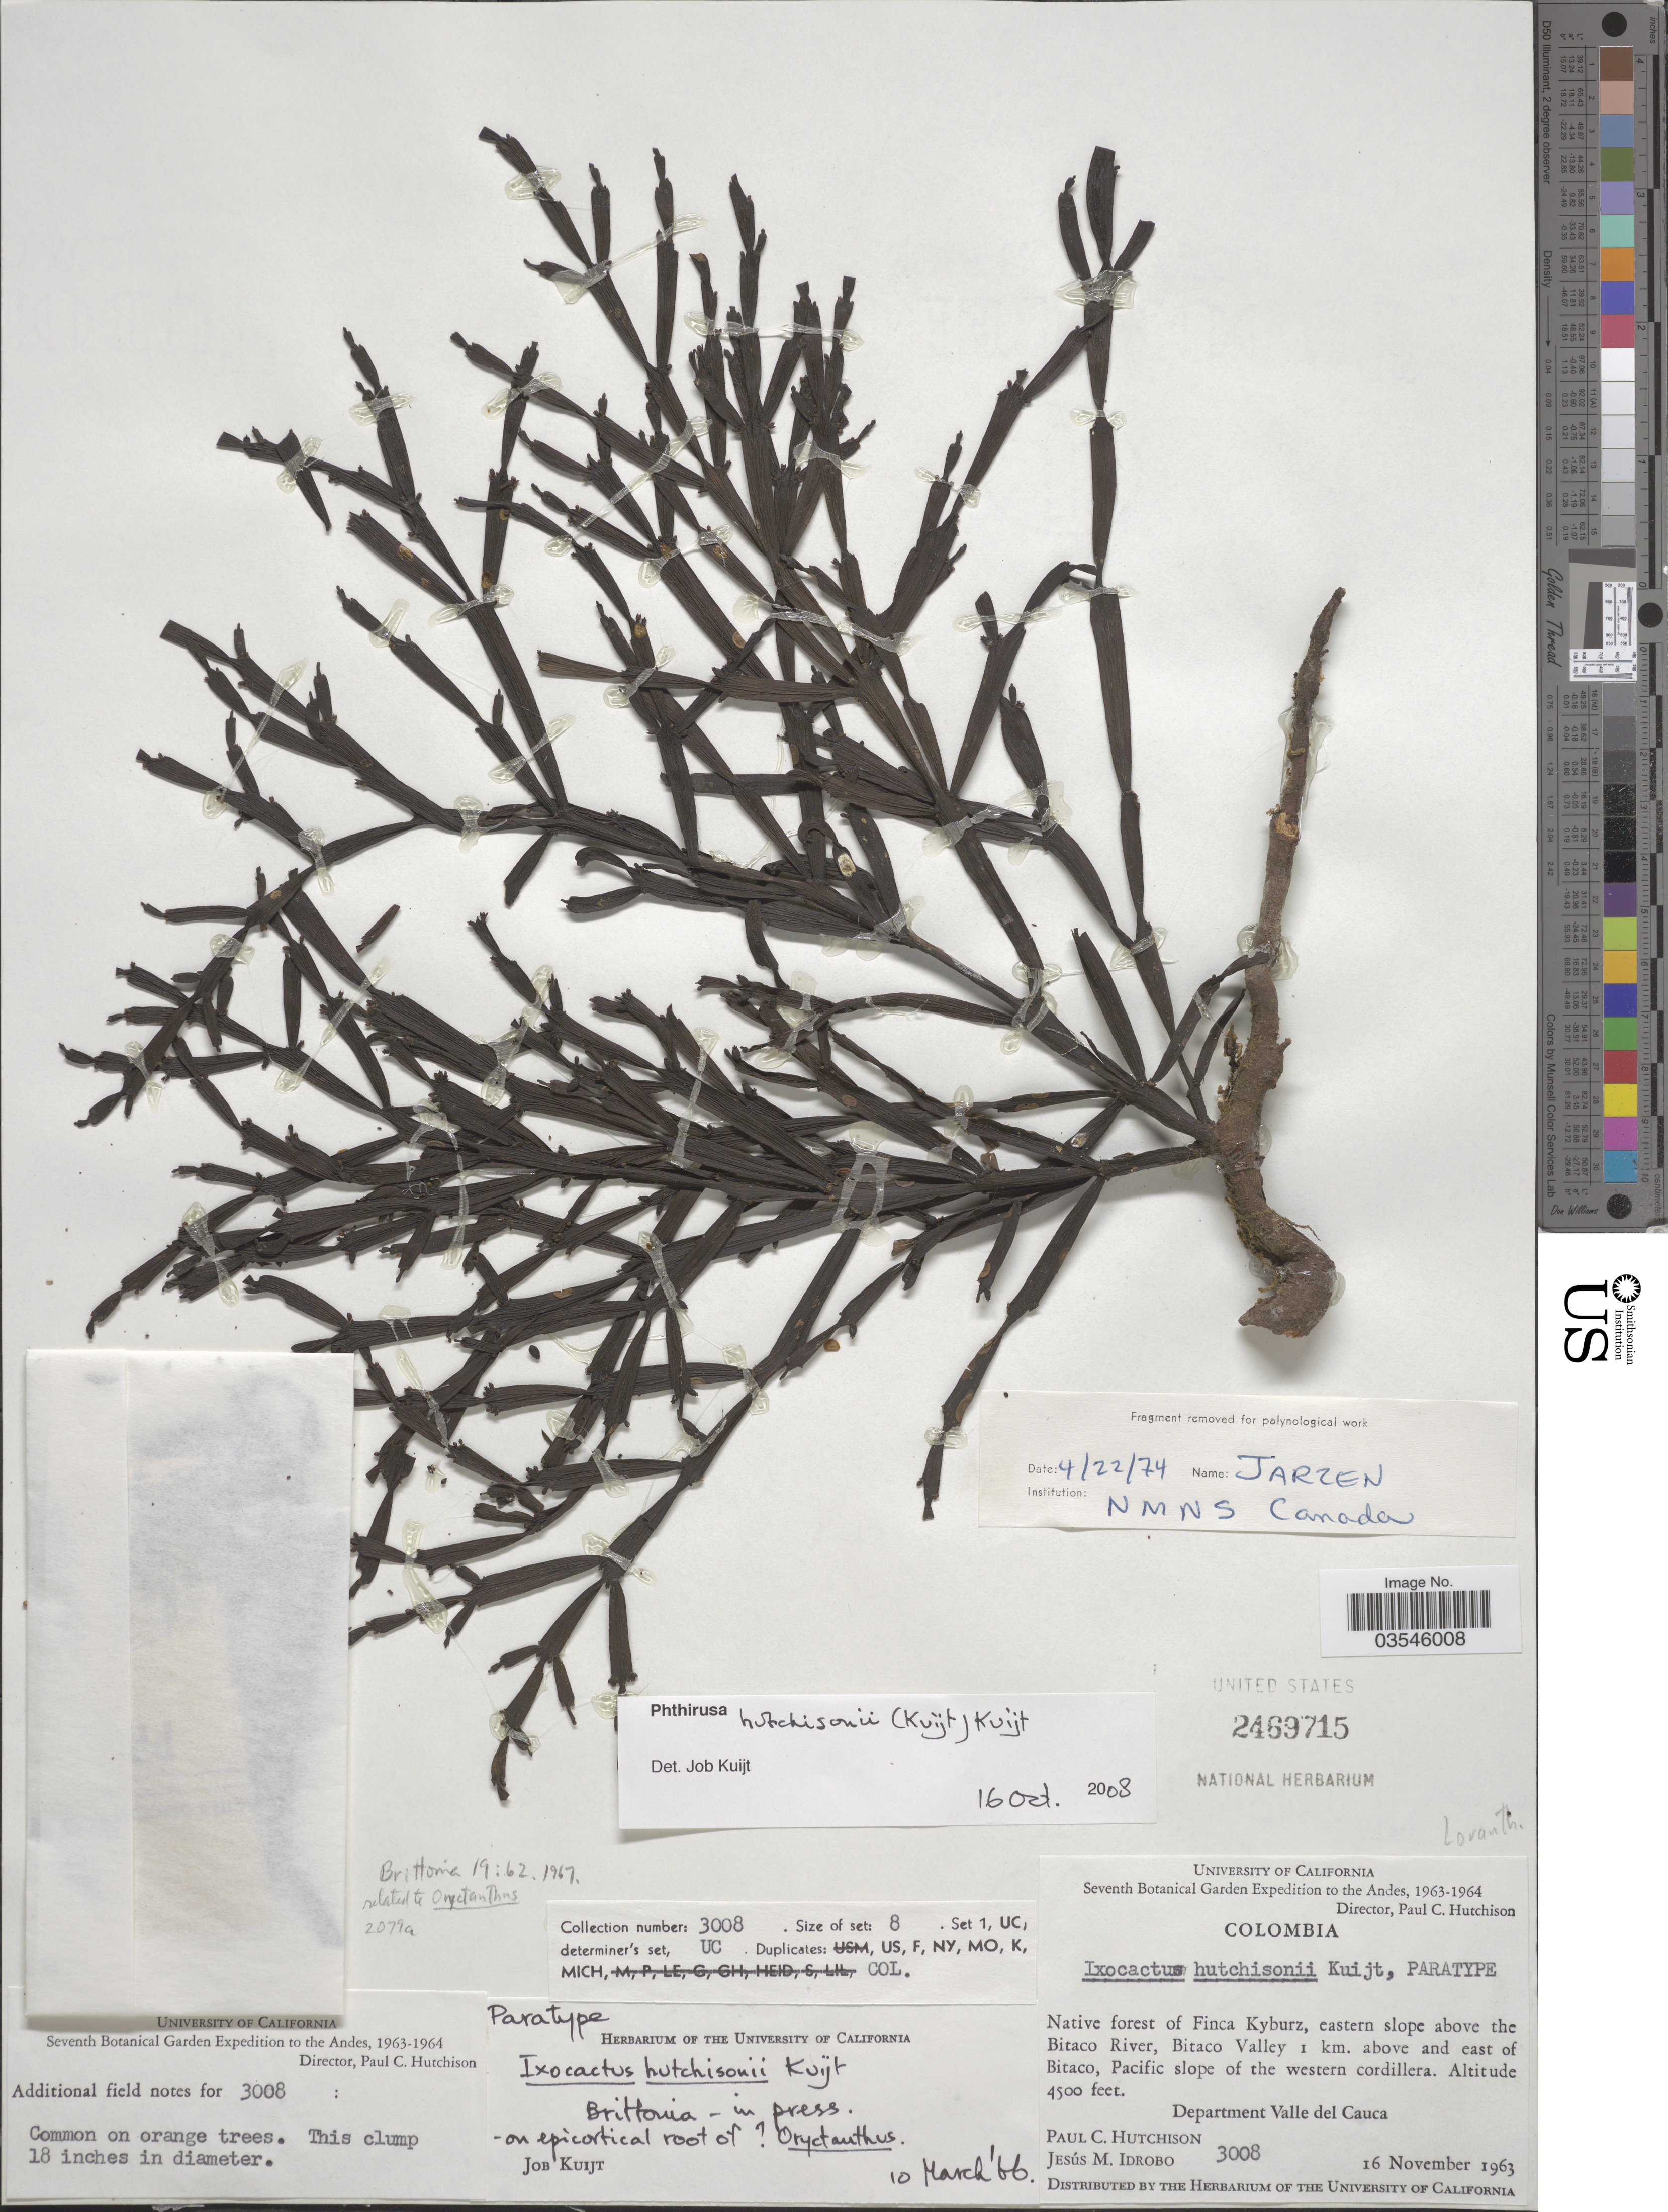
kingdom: Plantae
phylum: Tracheophyta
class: Magnoliopsida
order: Santalales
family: Loranthaceae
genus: Phthirusa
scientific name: Phthirusa hutchisonii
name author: (Kuijt) Kuijt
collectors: P. C. Hutchison & J. M. Idrobo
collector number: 3008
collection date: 1963-11-16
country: Colombia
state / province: Valle del Cauca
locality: Andes. Native forest of Finca Kyburz, eastern slope above the Bitaco River, Bitaco Valley 1 km. above and east of Bitaco, Pacific slope of the western cordillera. Department Valle del Cauca.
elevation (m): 1372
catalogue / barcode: US 2469715